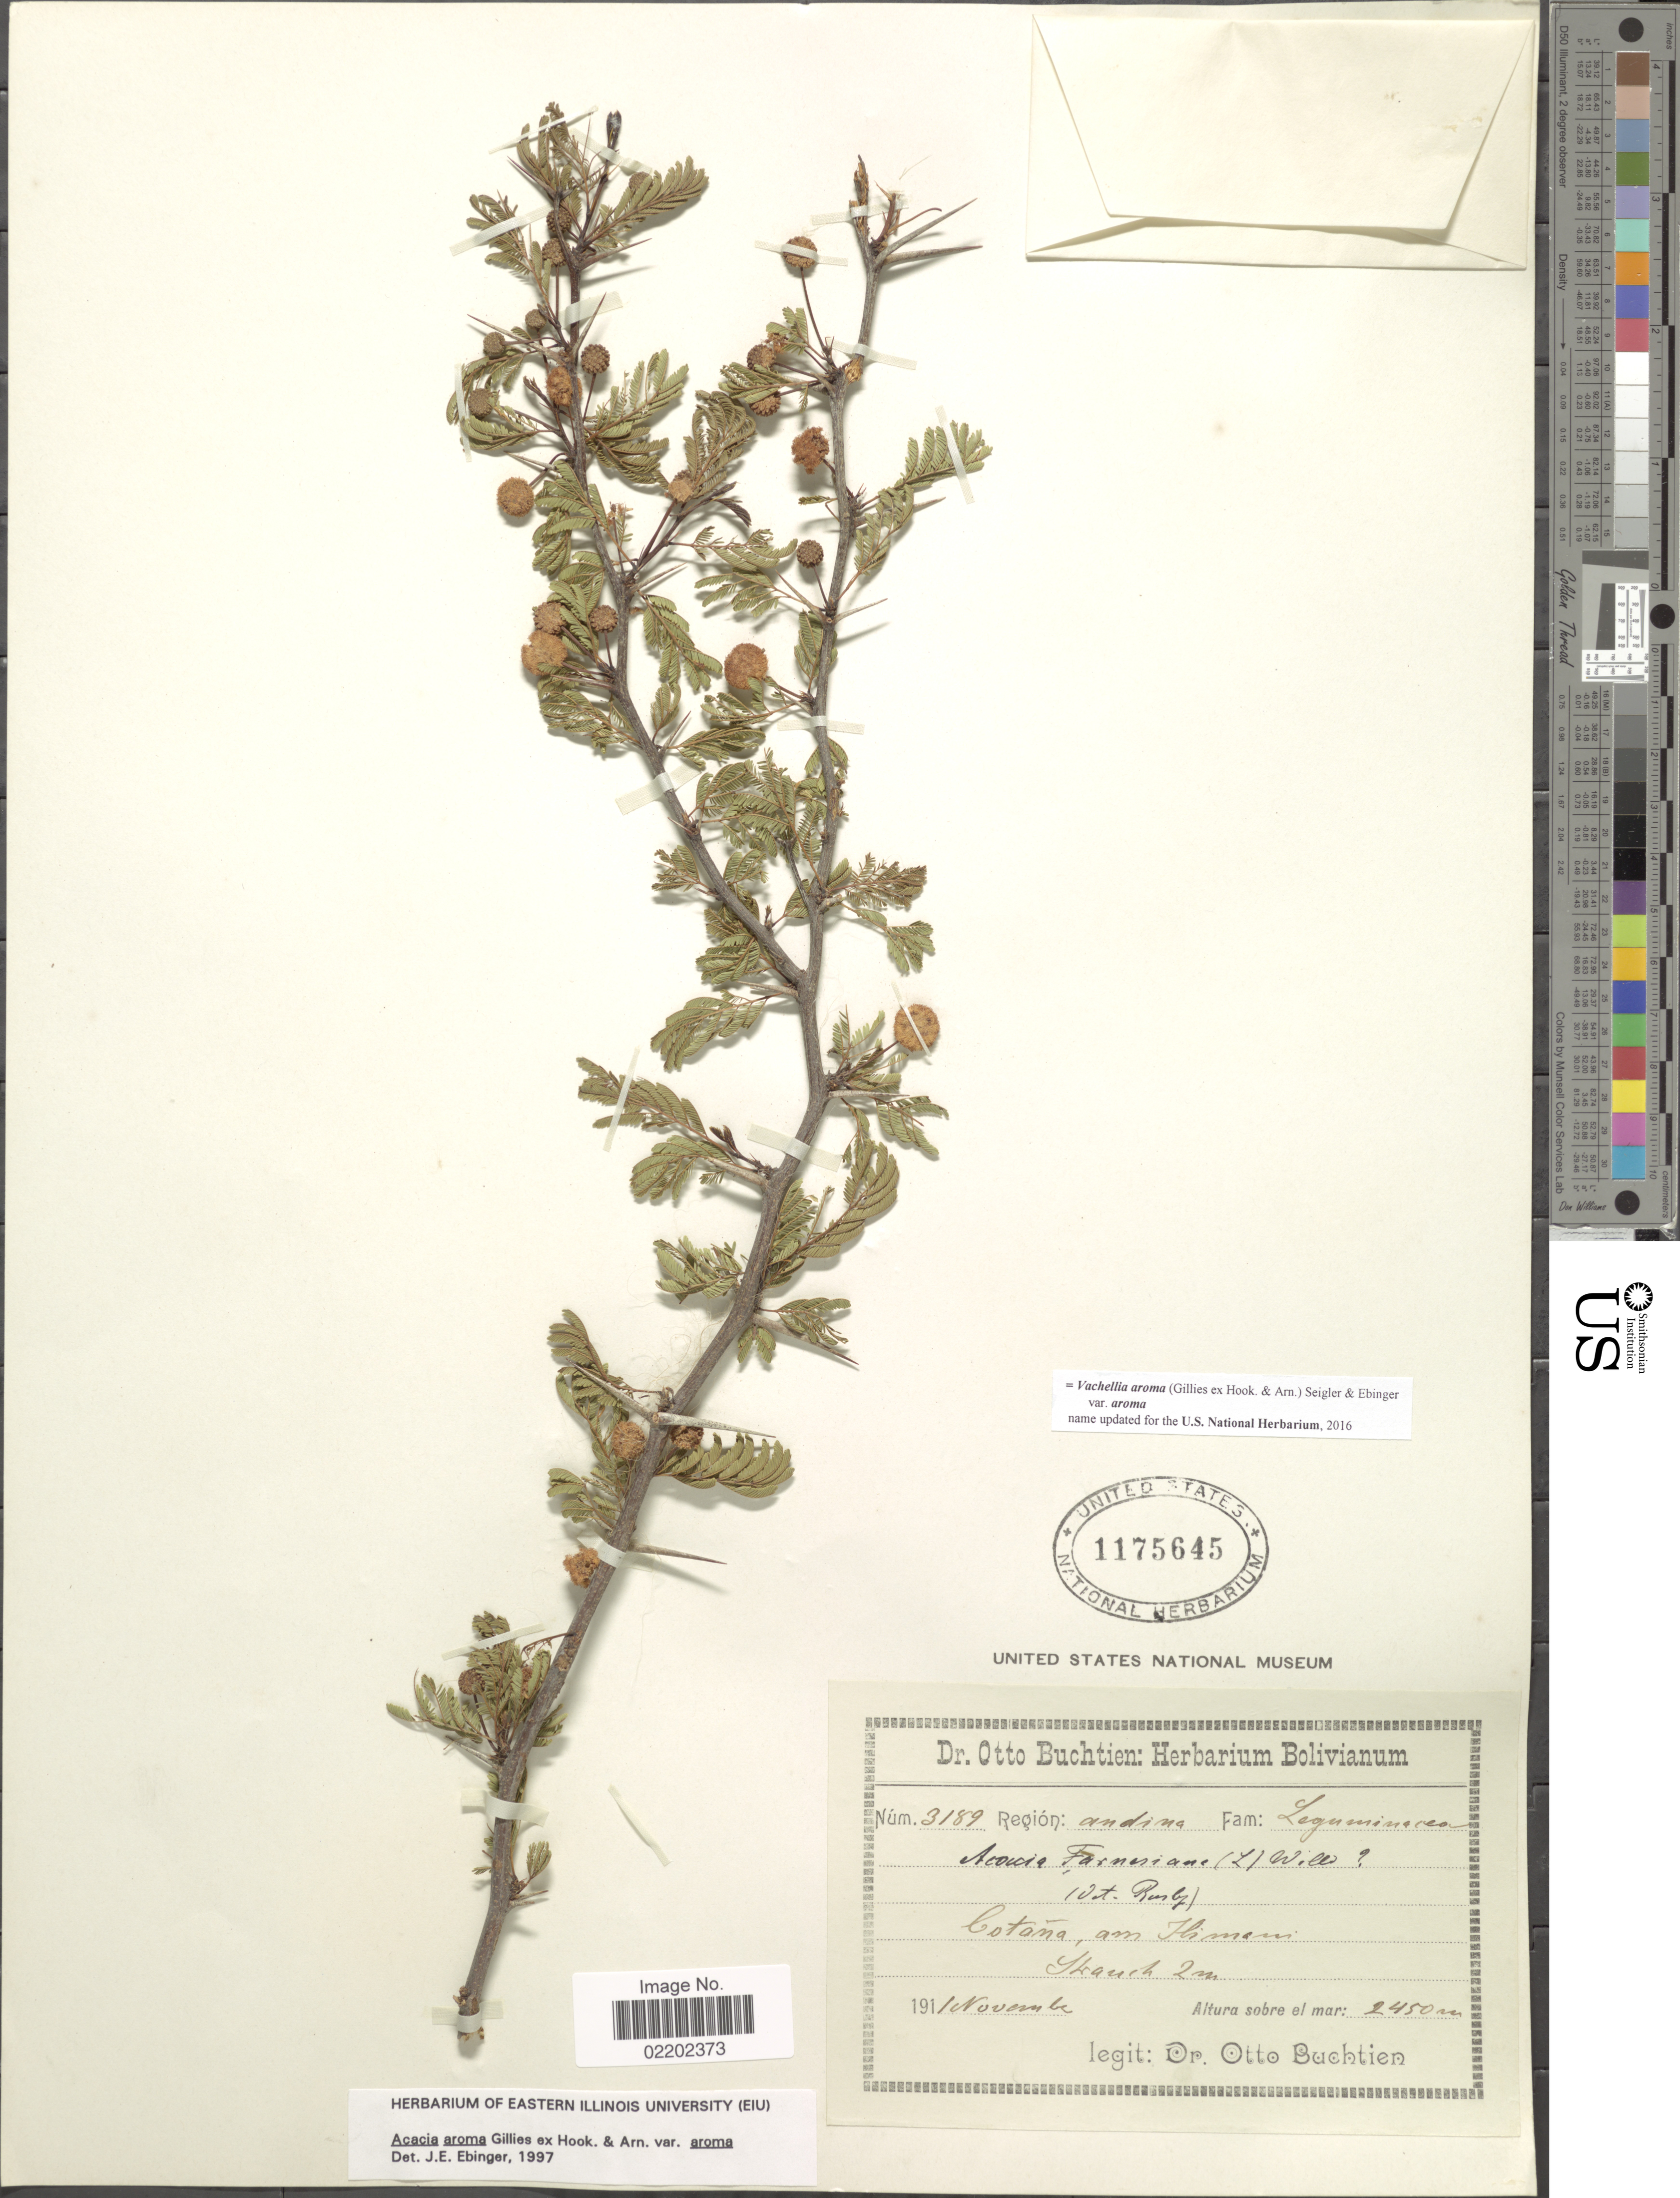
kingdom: Plantae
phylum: Tracheophyta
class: Magnoliopsida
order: Fabales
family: Fabaceae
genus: Vachellia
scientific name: Vachellia aroma var. aroma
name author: (Gillies ex Hook. & Arn.) Seigler & Ebinger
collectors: O. Buchtien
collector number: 3189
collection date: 1911-11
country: Bolivia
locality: Región: andine, Cotaña, am Flumen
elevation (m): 2450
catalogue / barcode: US 1175645